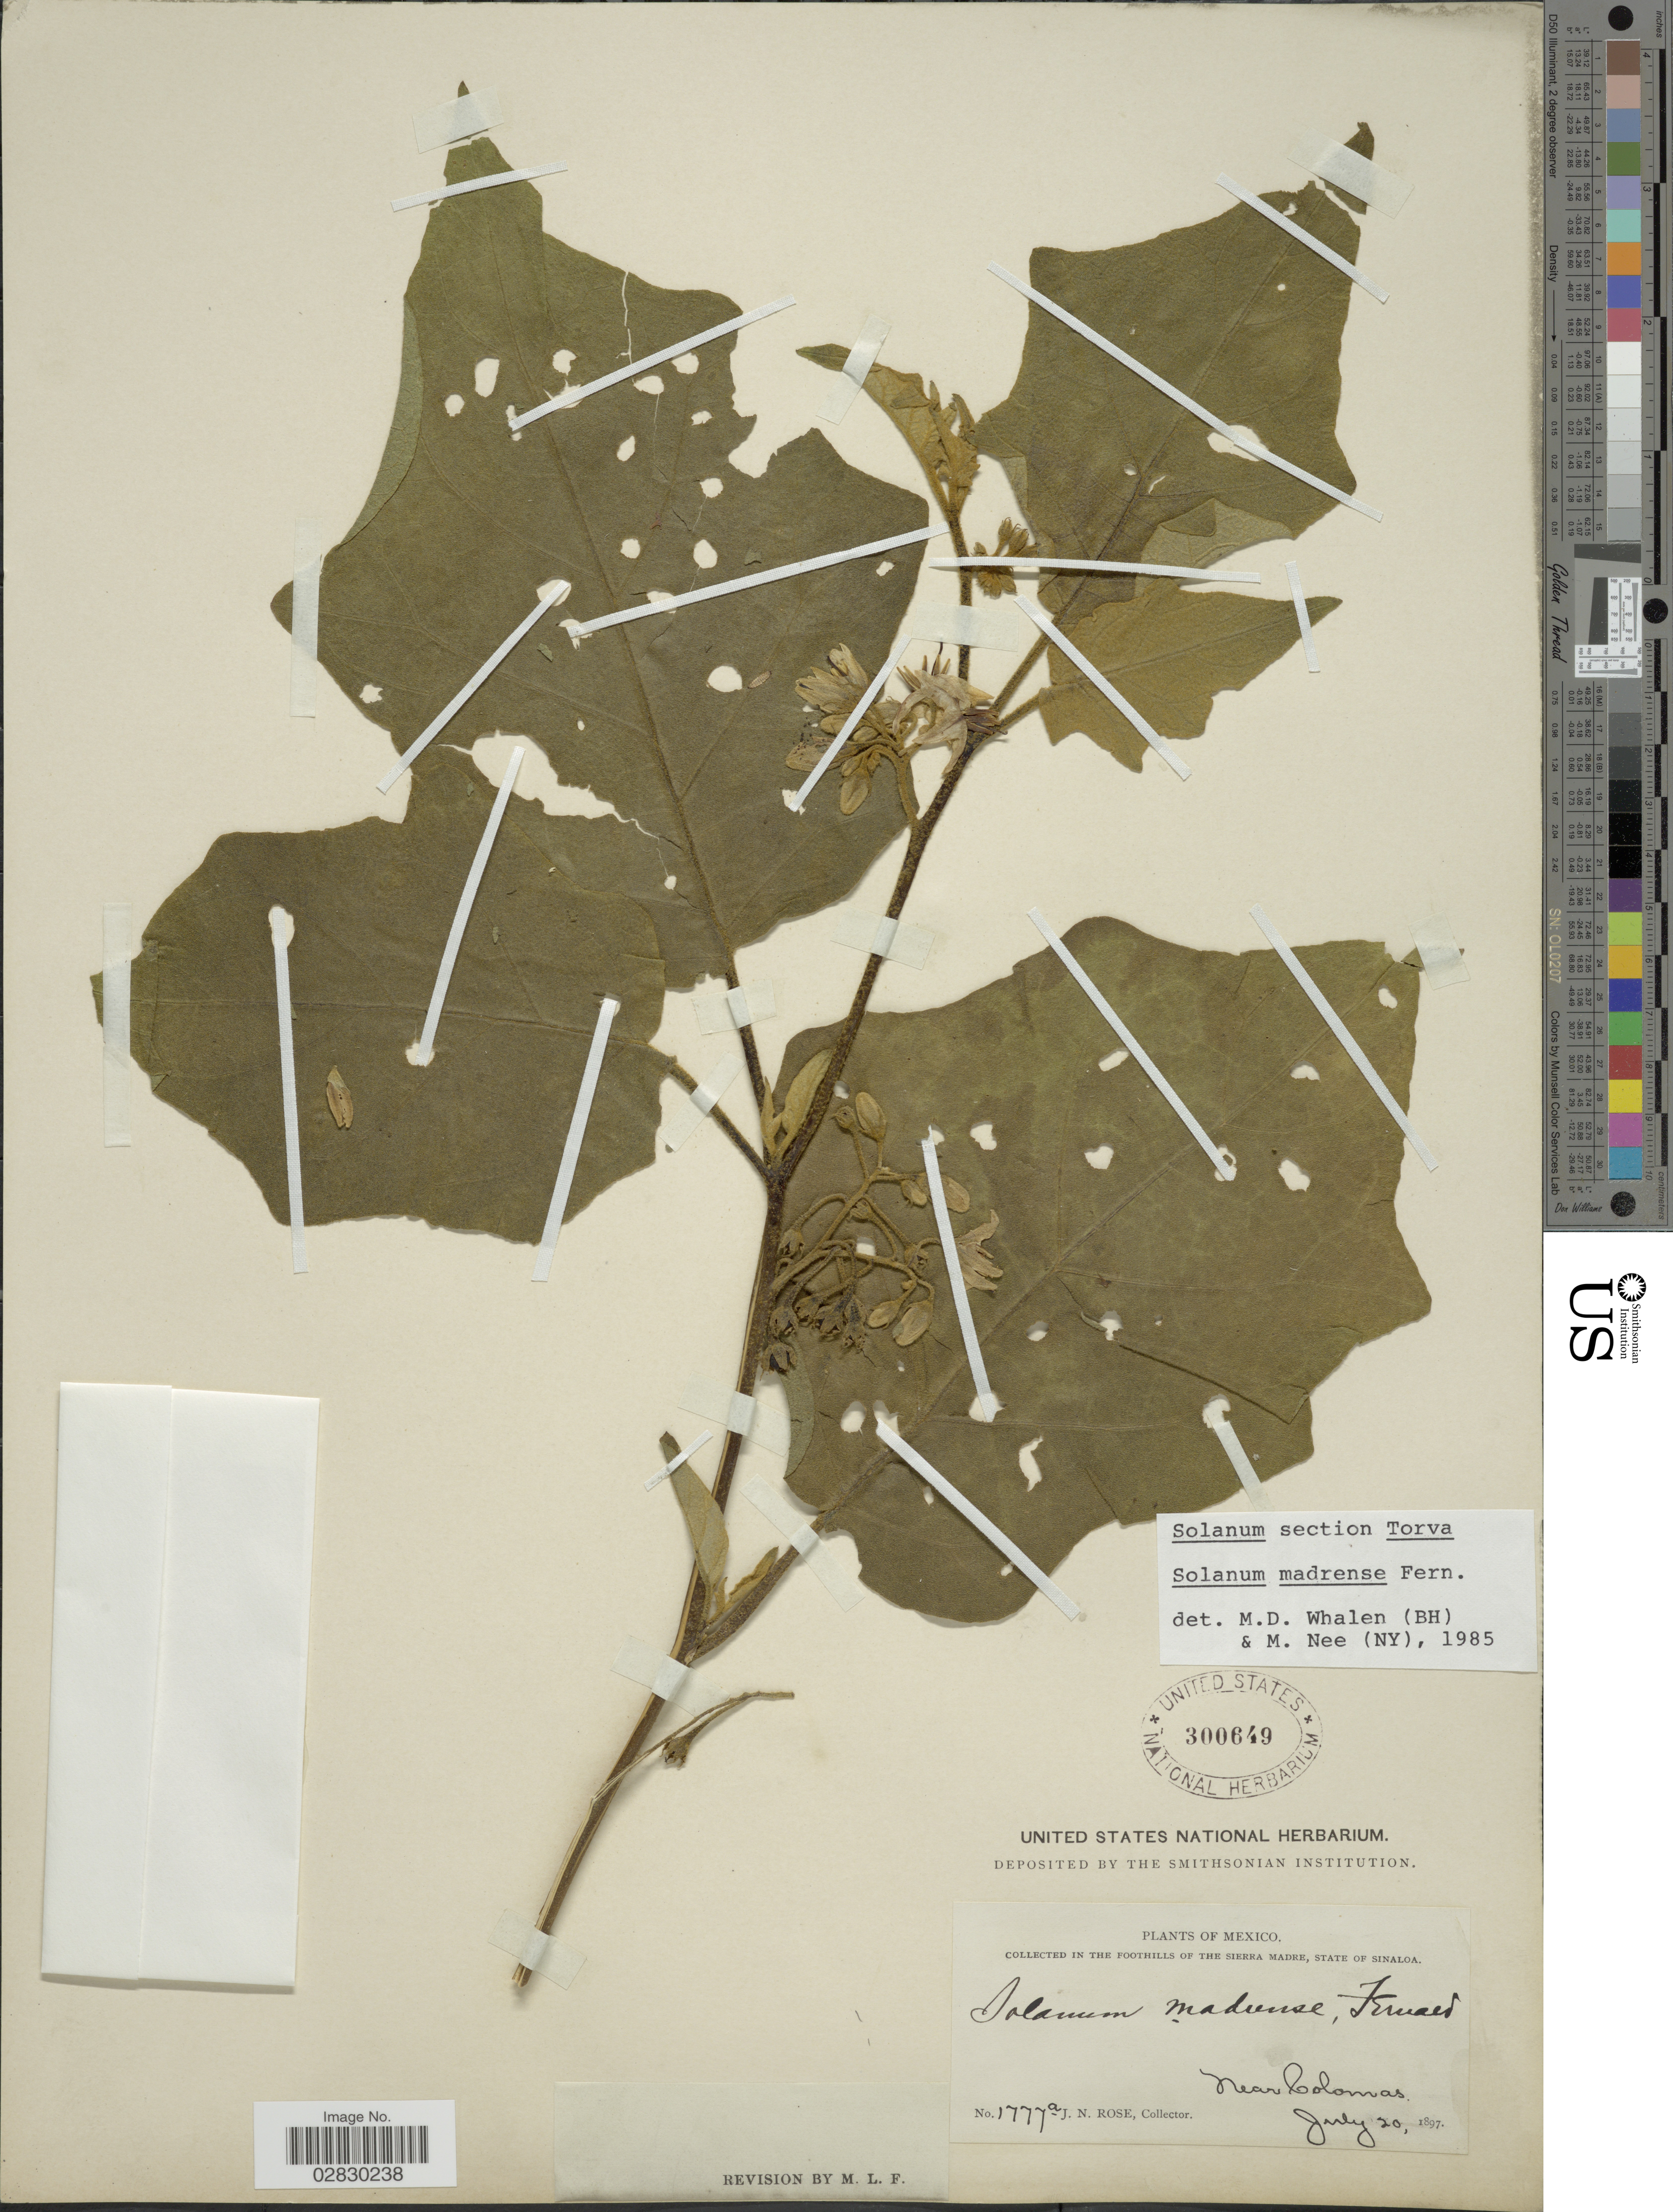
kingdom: Plantae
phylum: Tracheophyta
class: Magnoliopsida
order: Solanales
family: Solanaceae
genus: Solanum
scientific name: Solanum madrense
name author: Fernald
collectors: J. N. Rose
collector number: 1777a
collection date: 1897-07-20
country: Mexico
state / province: Sinaloa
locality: In the foothills of the Sierra Madre, near Colomas.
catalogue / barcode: US 300649